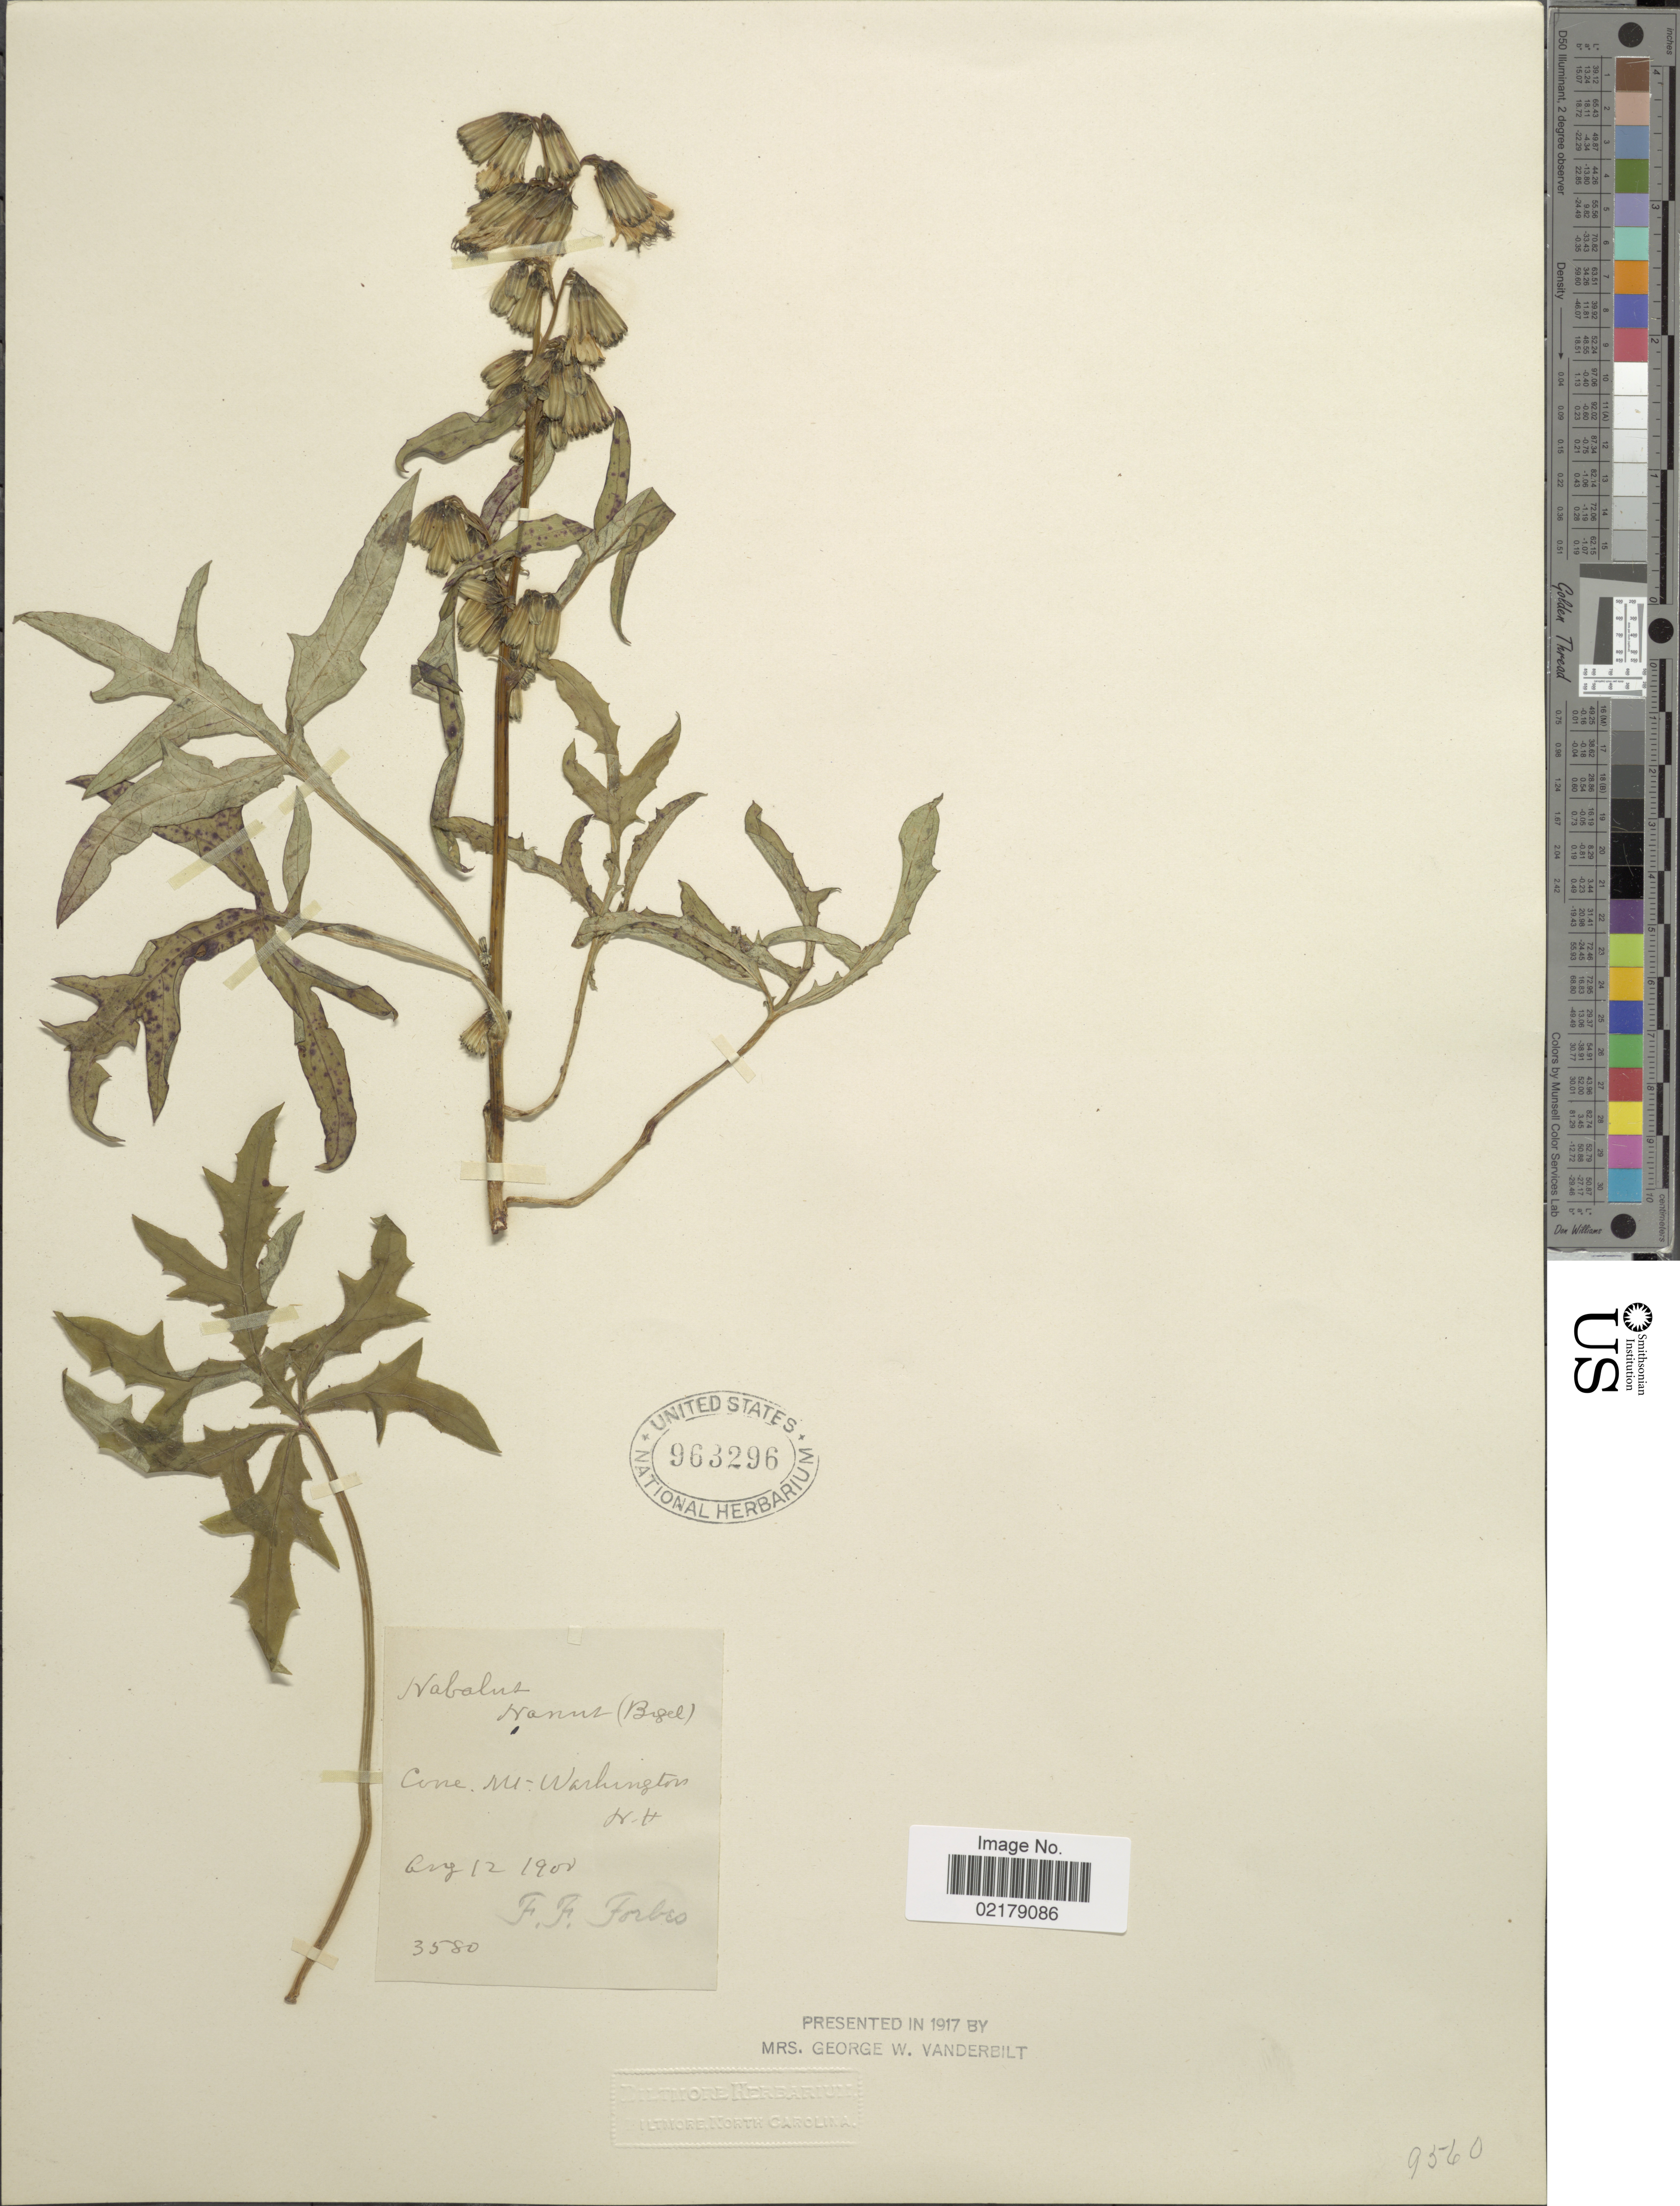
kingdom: Plantae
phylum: Tracheophyta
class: Magnoliopsida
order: Asterales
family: Asteraceae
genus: Nabalus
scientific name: Nabalus trifoliolatus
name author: Cass.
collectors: F. Forbes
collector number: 3580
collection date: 1900-08-12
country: United States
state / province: New Hampshire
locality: Cone, Mt Washington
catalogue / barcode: US 963296